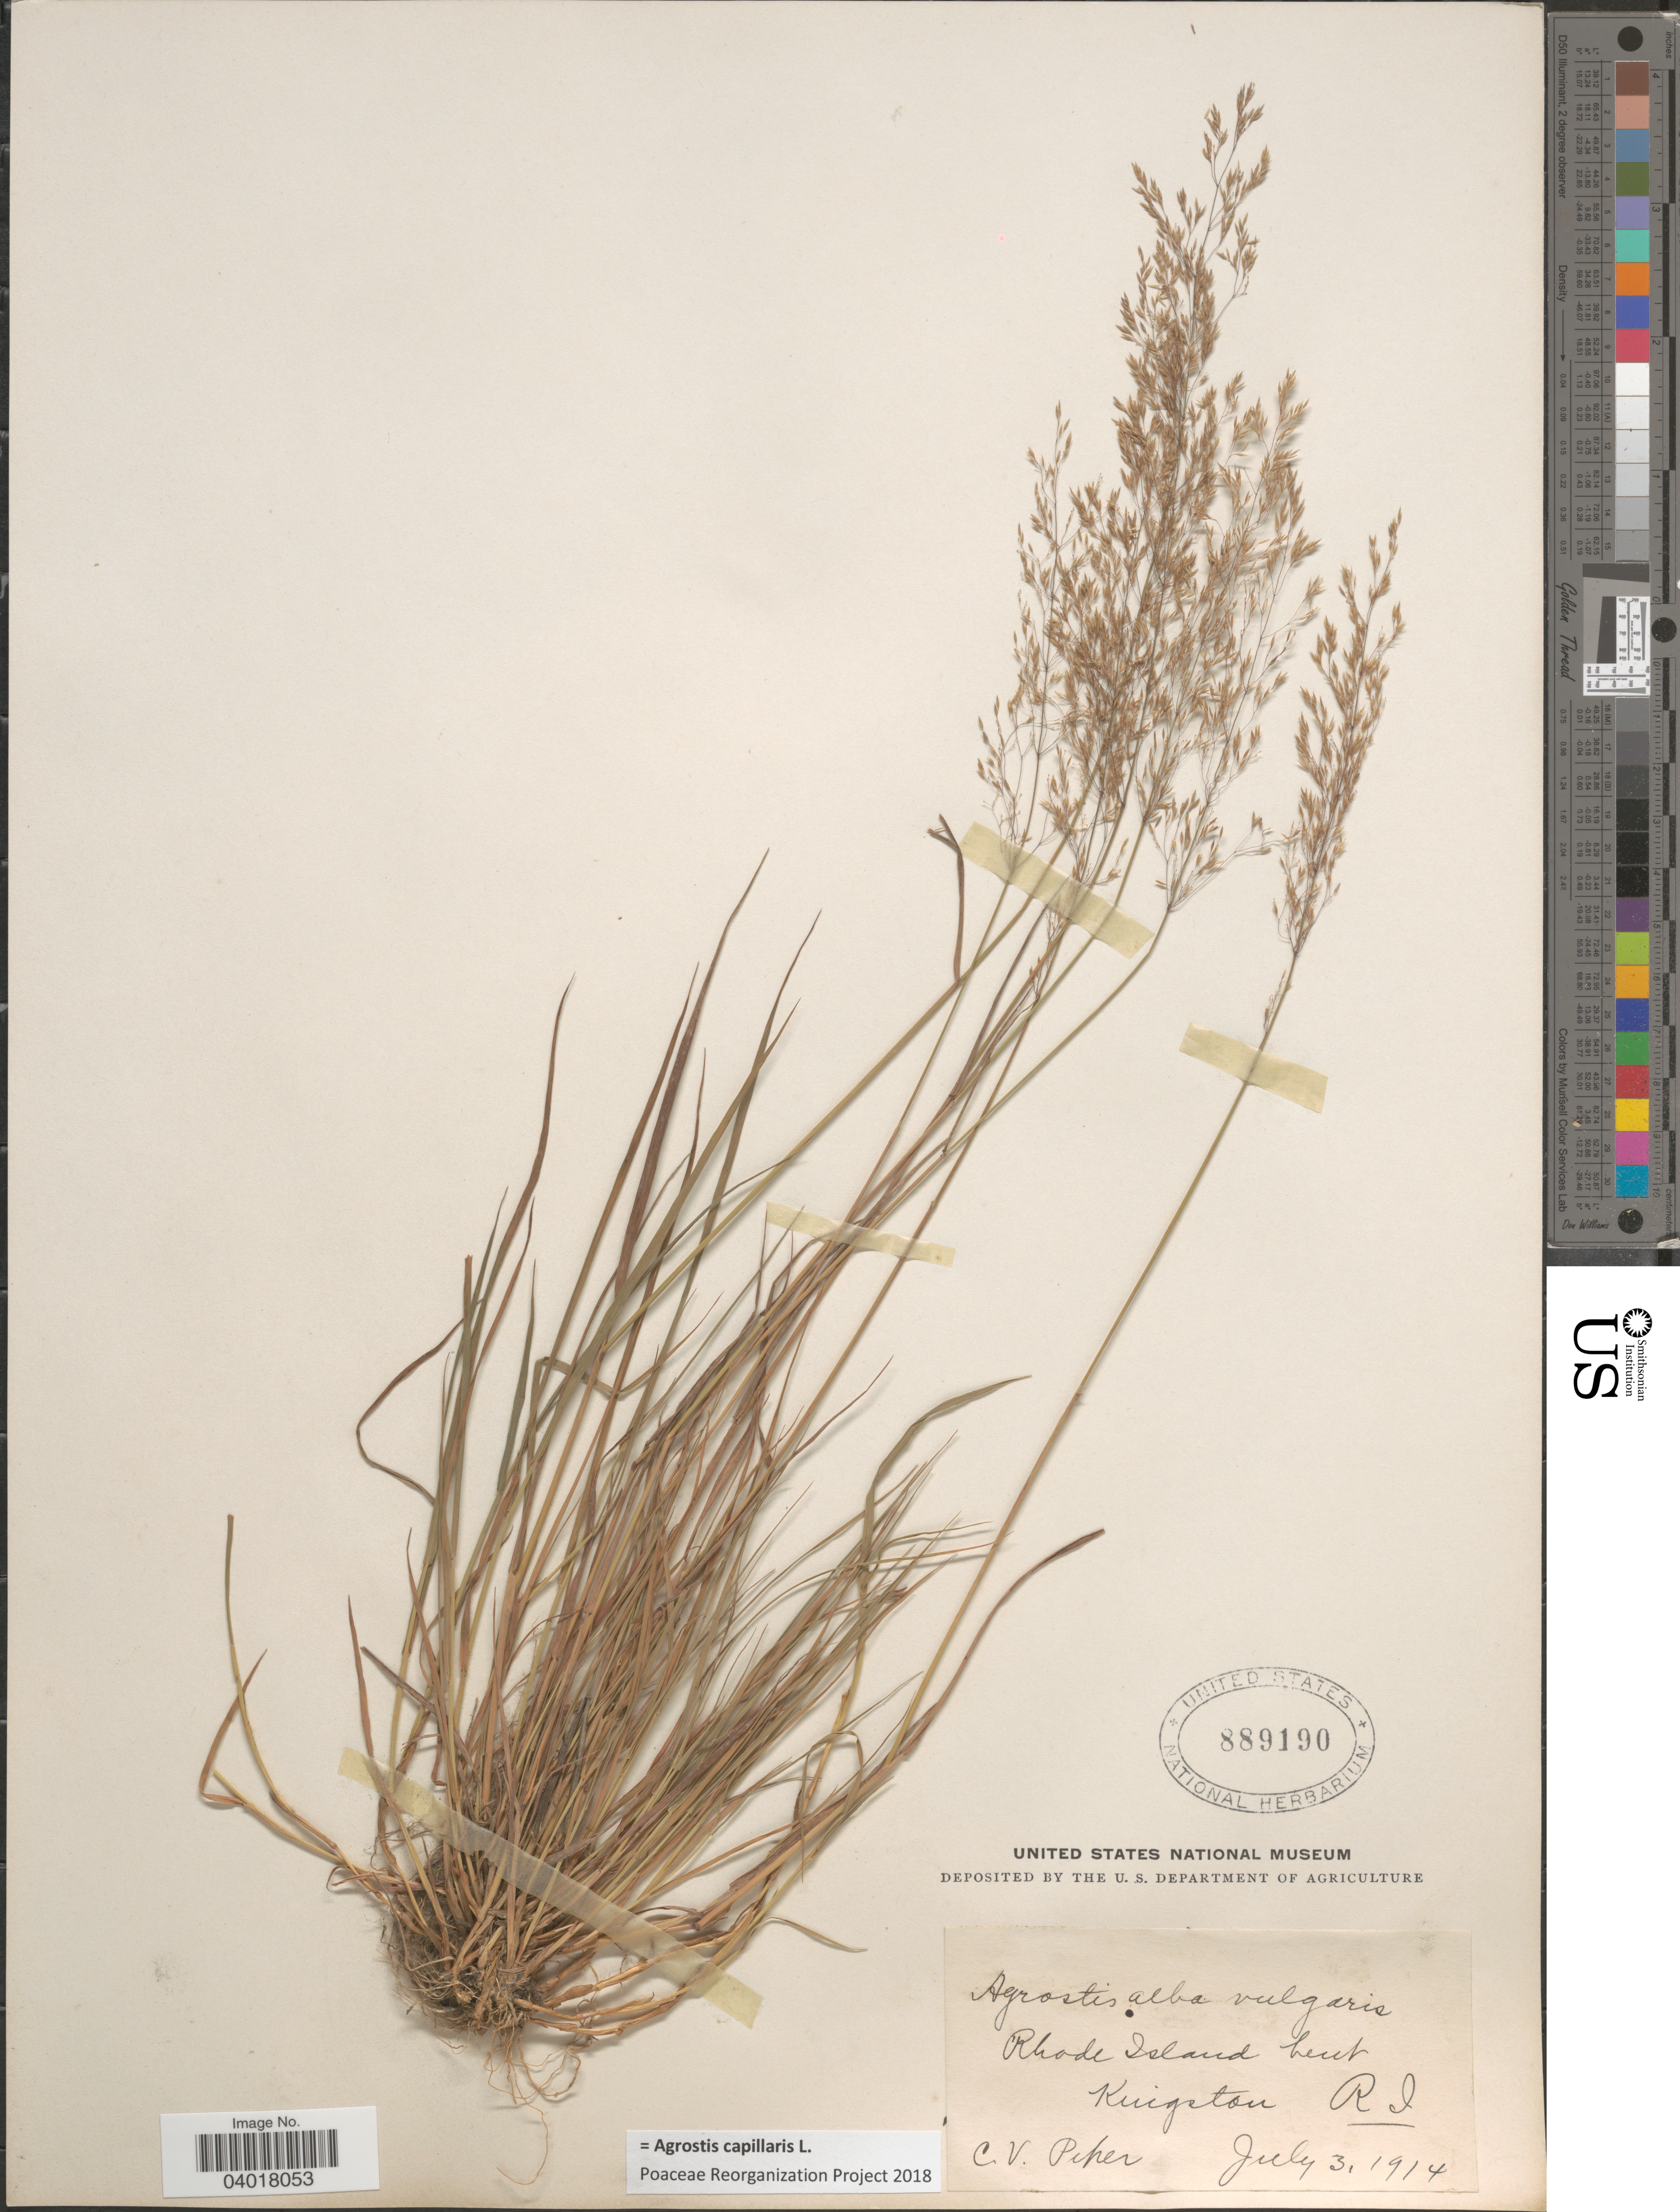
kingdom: Plantae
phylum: Tracheophyta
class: Liliopsida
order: Poales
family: Poaceae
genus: Agrostis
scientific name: Agrostis capillaris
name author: L.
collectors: C. V. Piper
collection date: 1914-07-03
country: United States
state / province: Rhode Island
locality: Kingston.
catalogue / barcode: US 889190